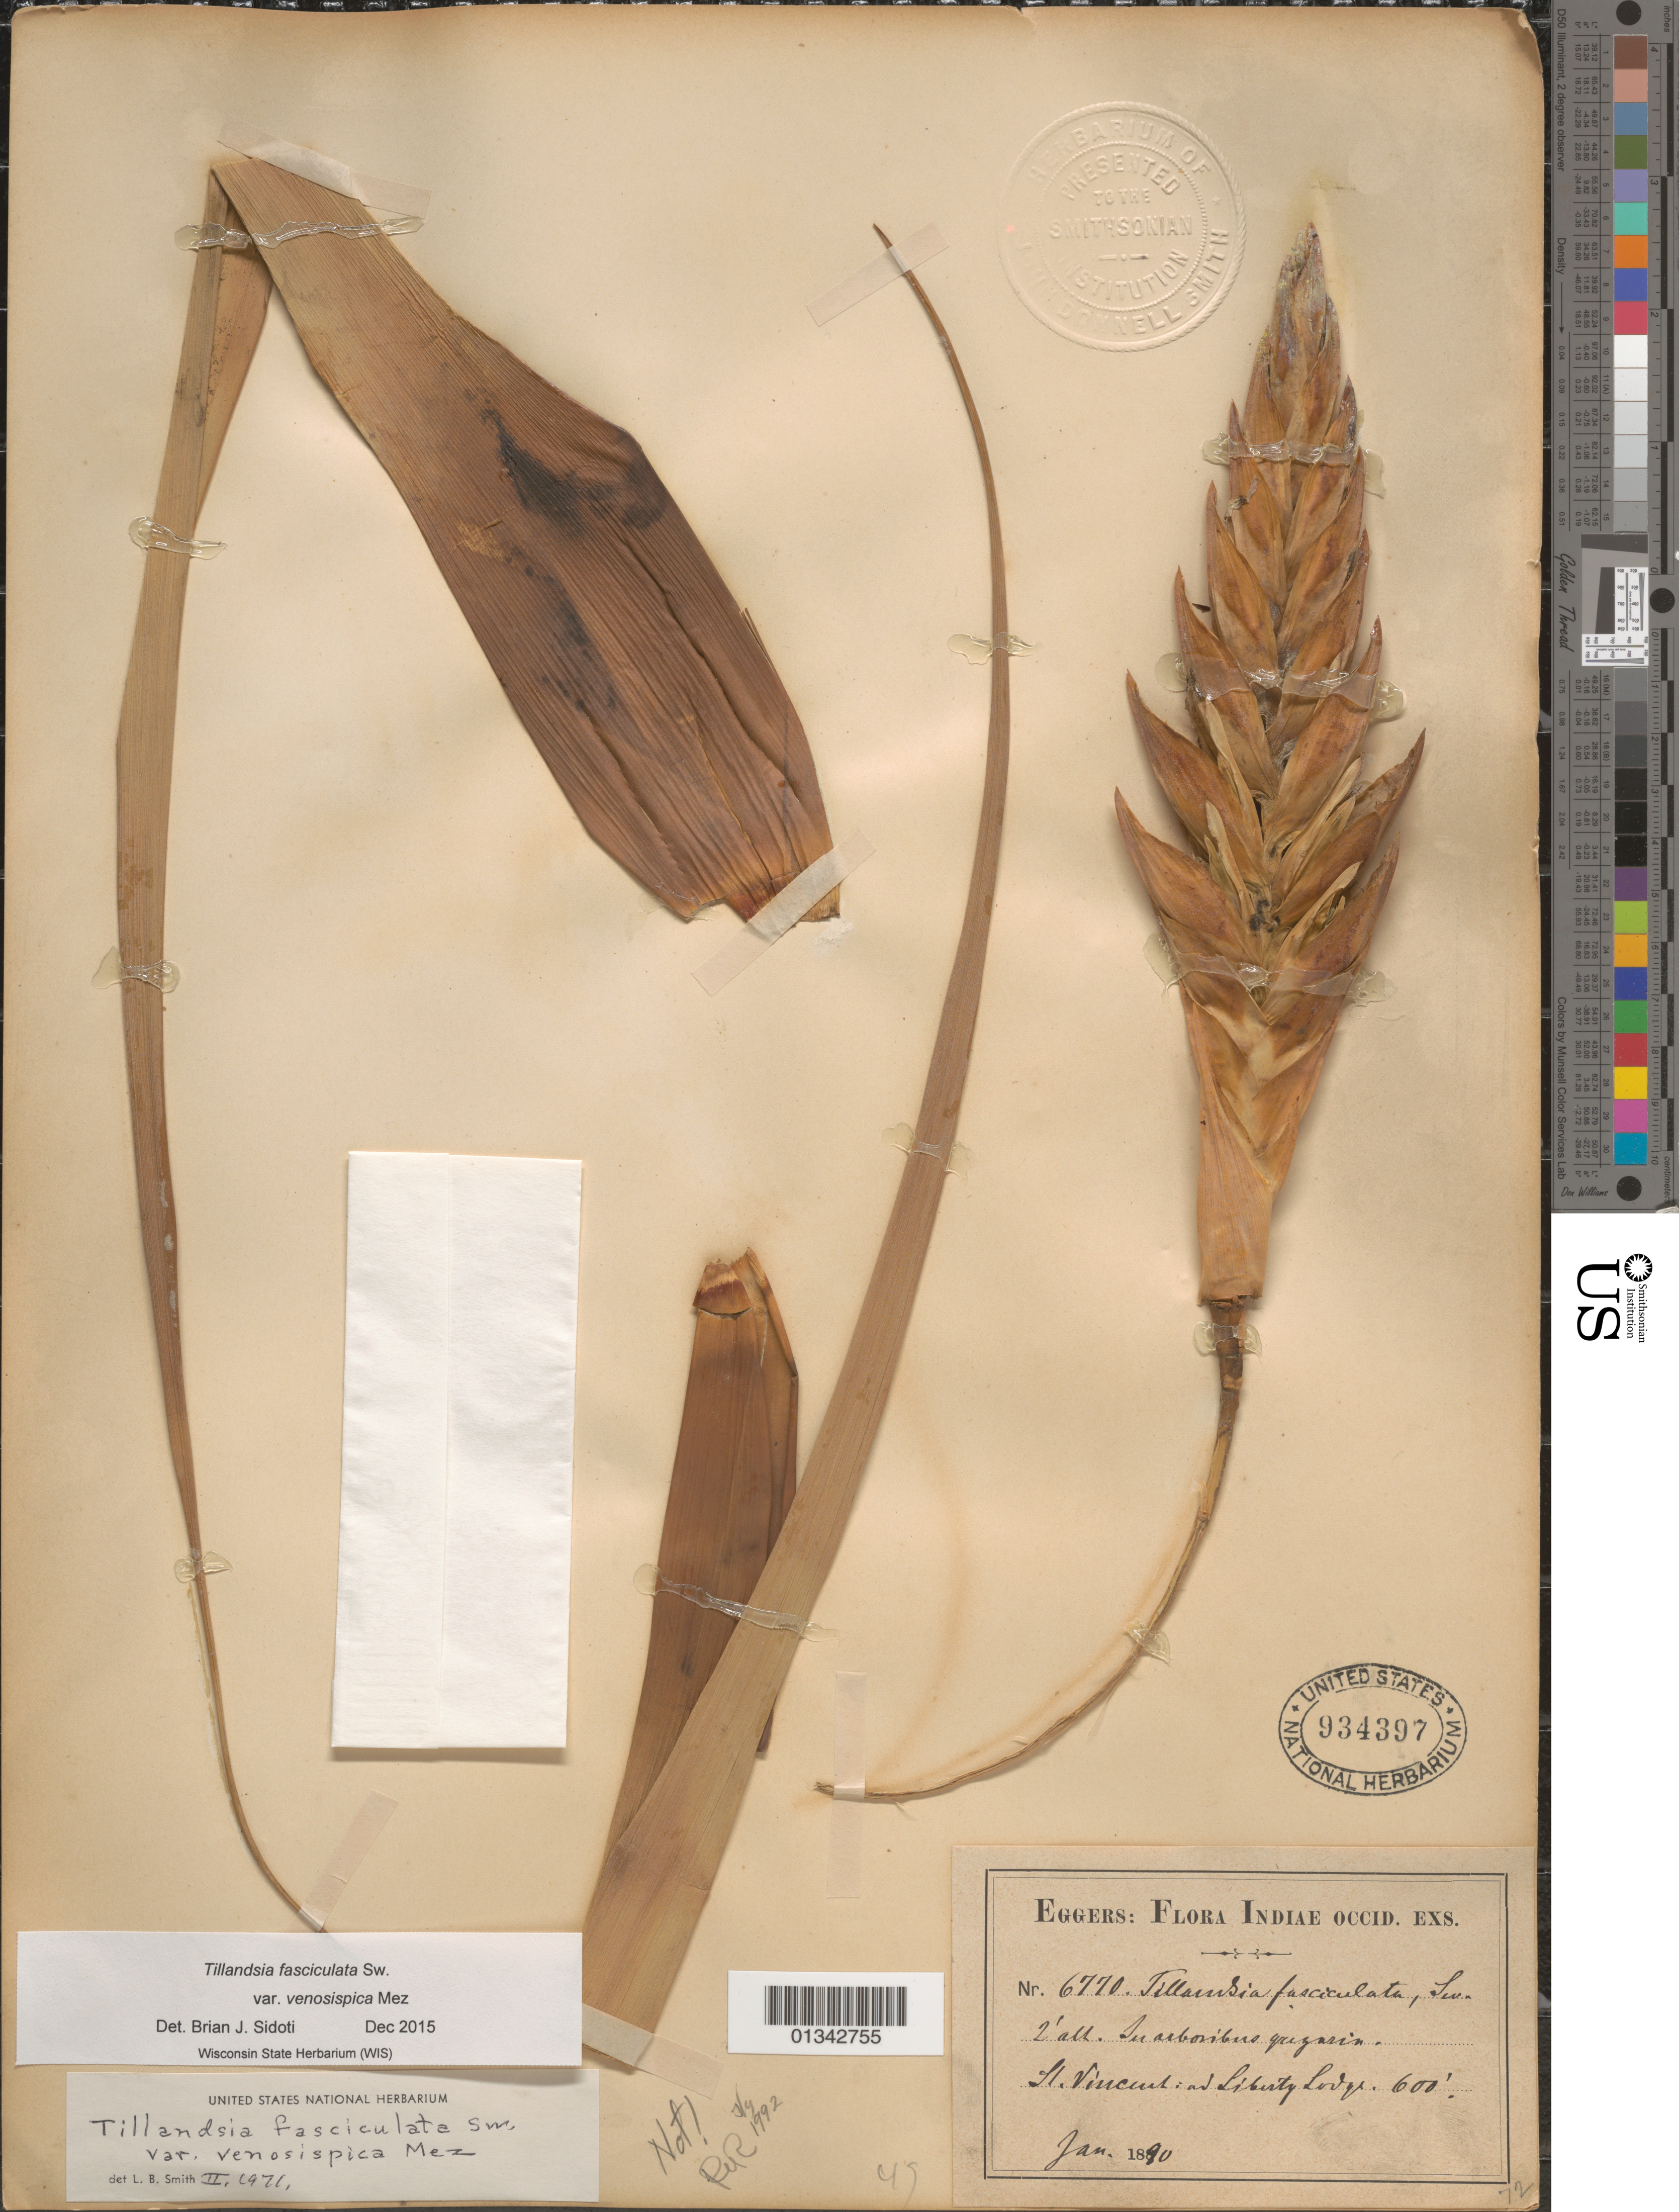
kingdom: Plantae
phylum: Tracheophyta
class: Liliopsida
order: Poales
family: Bromeliaceae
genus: Tillandsia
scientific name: Tillandsia fasciculata var. venosispica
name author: Mez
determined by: Sidoti, B. J.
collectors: H. F. A. von Eggers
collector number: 6770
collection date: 1890-01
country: St. Vincent - Grenadines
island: St. Vincent I.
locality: Liberty Lodge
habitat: In arboribus gregaria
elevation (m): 183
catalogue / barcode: US 934397